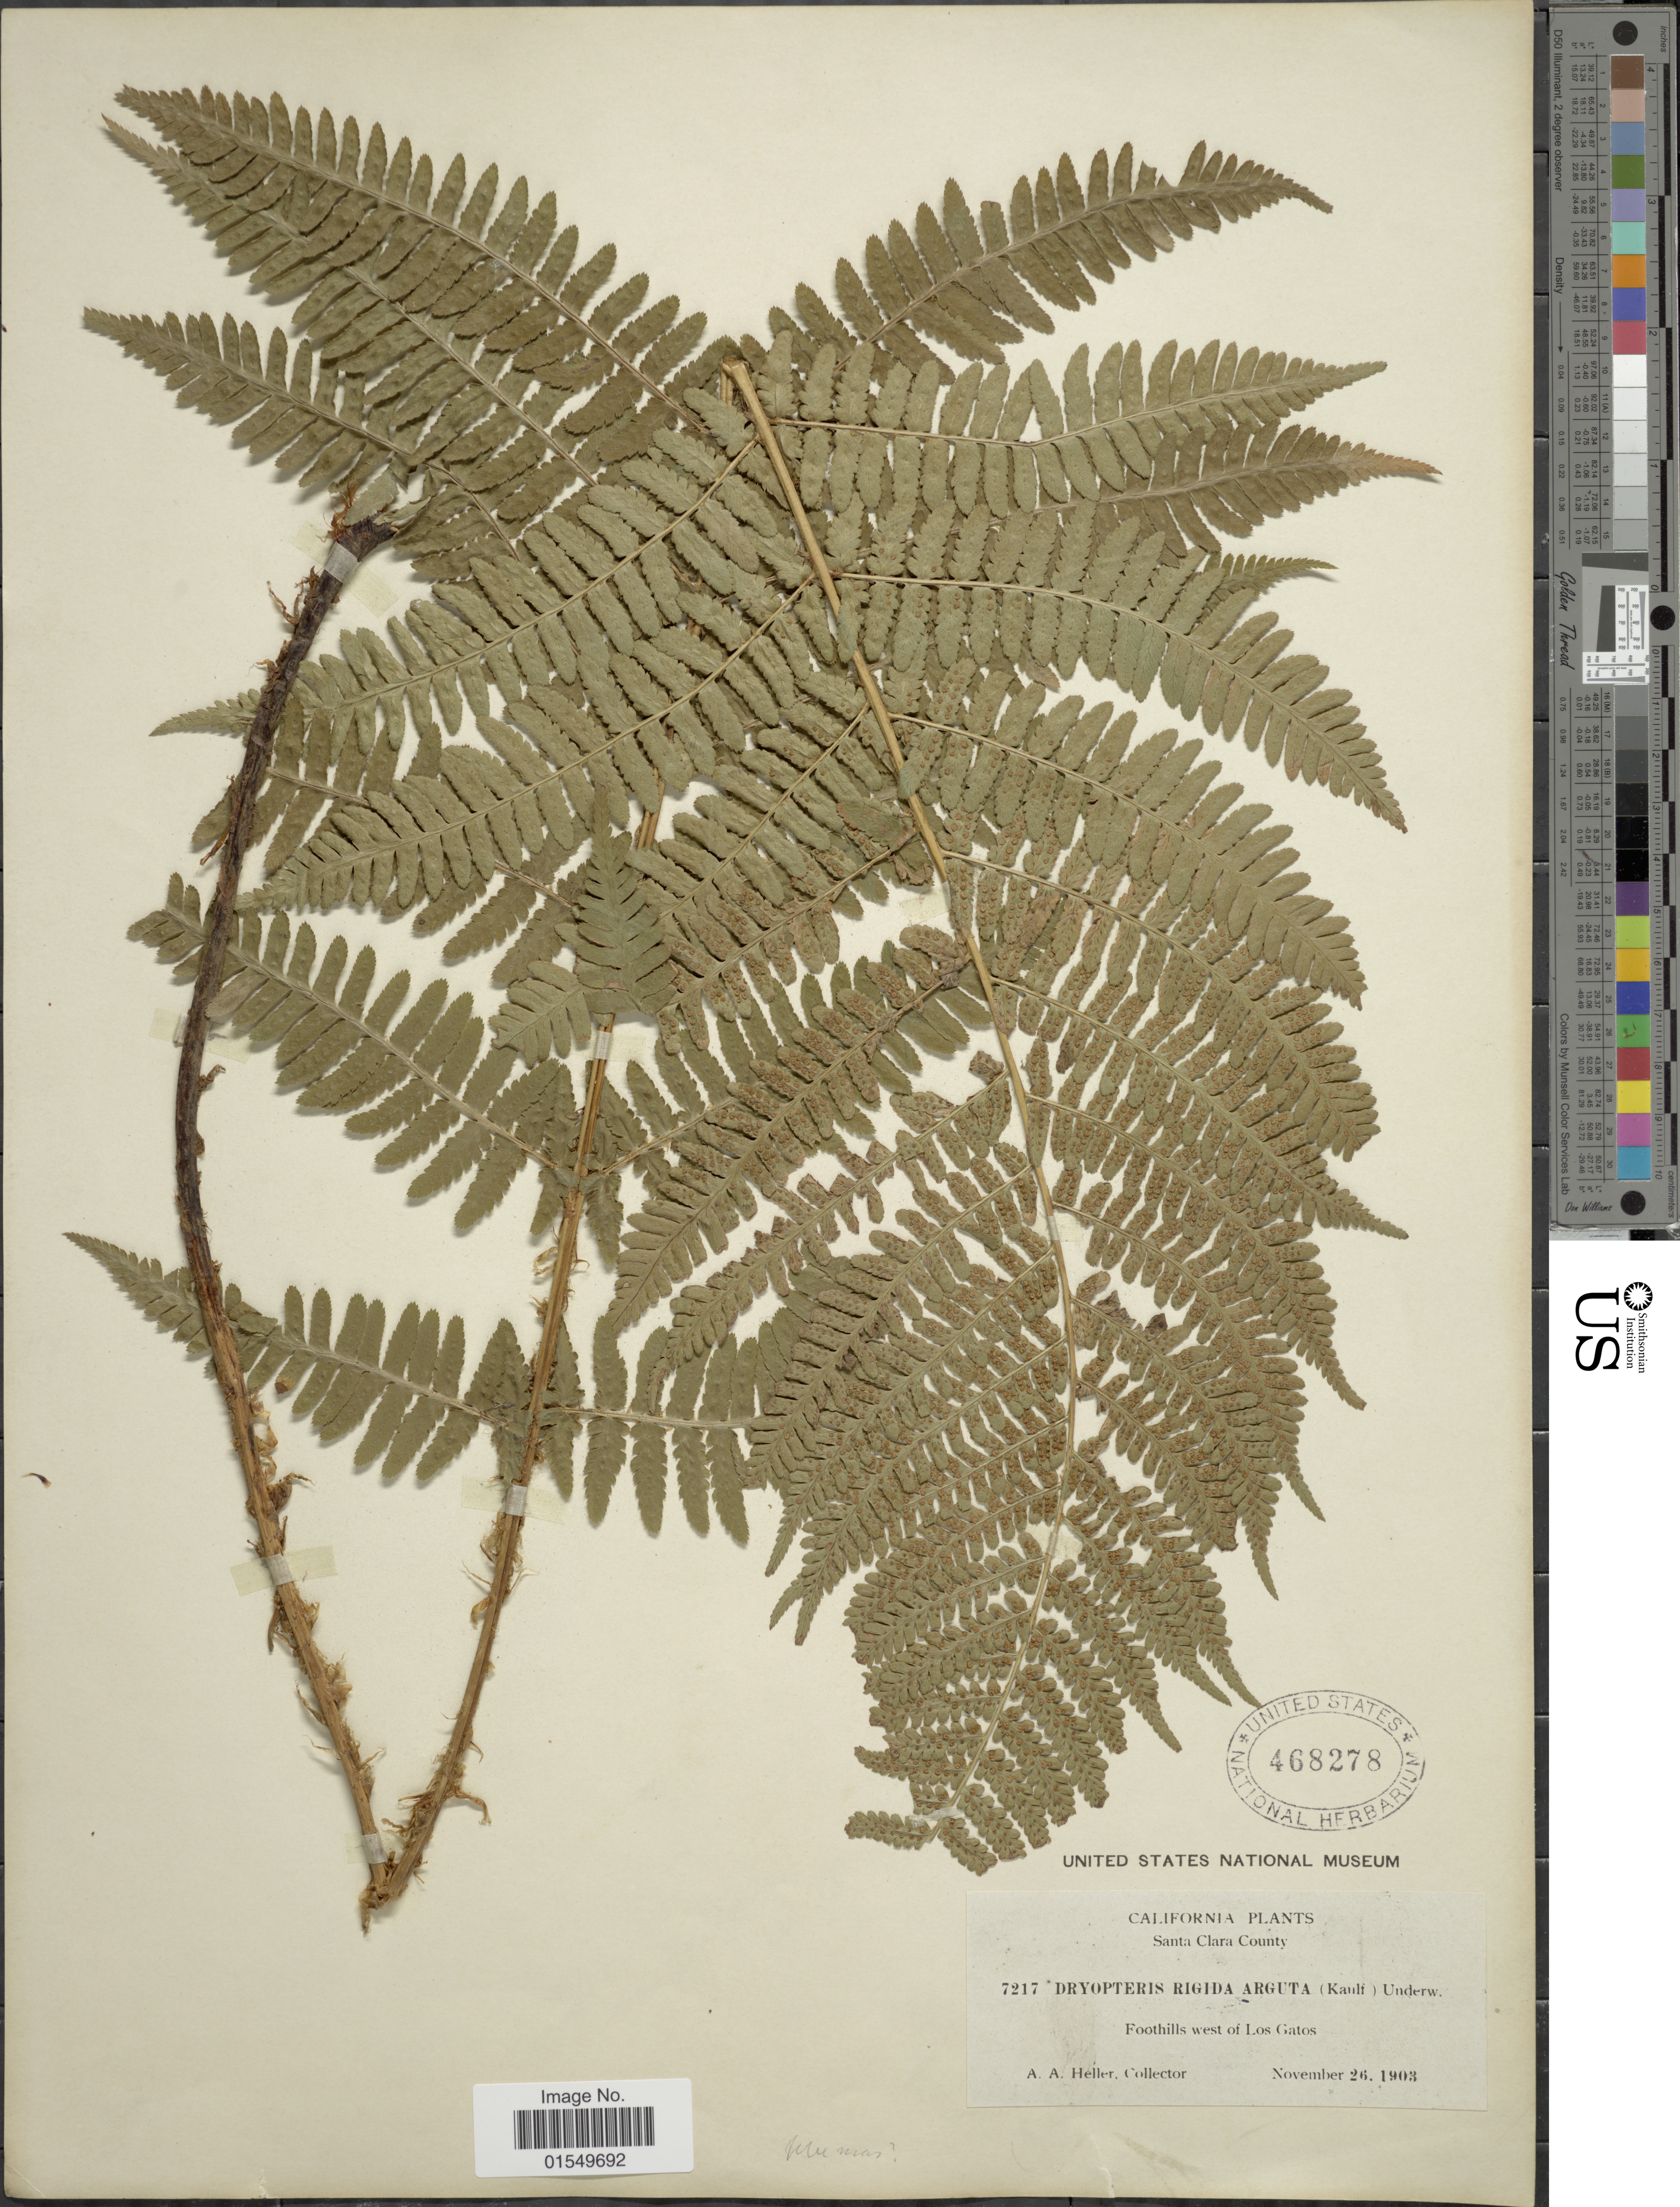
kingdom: Plantae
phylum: Tracheophyta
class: Polypodiopsida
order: Polypodiales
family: Dryopteridaceae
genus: Dryopteris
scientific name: Dryopteris arguta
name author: (Kaulf.) Maxon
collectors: A. A. Heller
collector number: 7217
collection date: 1903-11-26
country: United States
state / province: California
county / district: Santa Clara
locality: Santa Clara County, Foothills west of Los Gatos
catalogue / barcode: US 468278